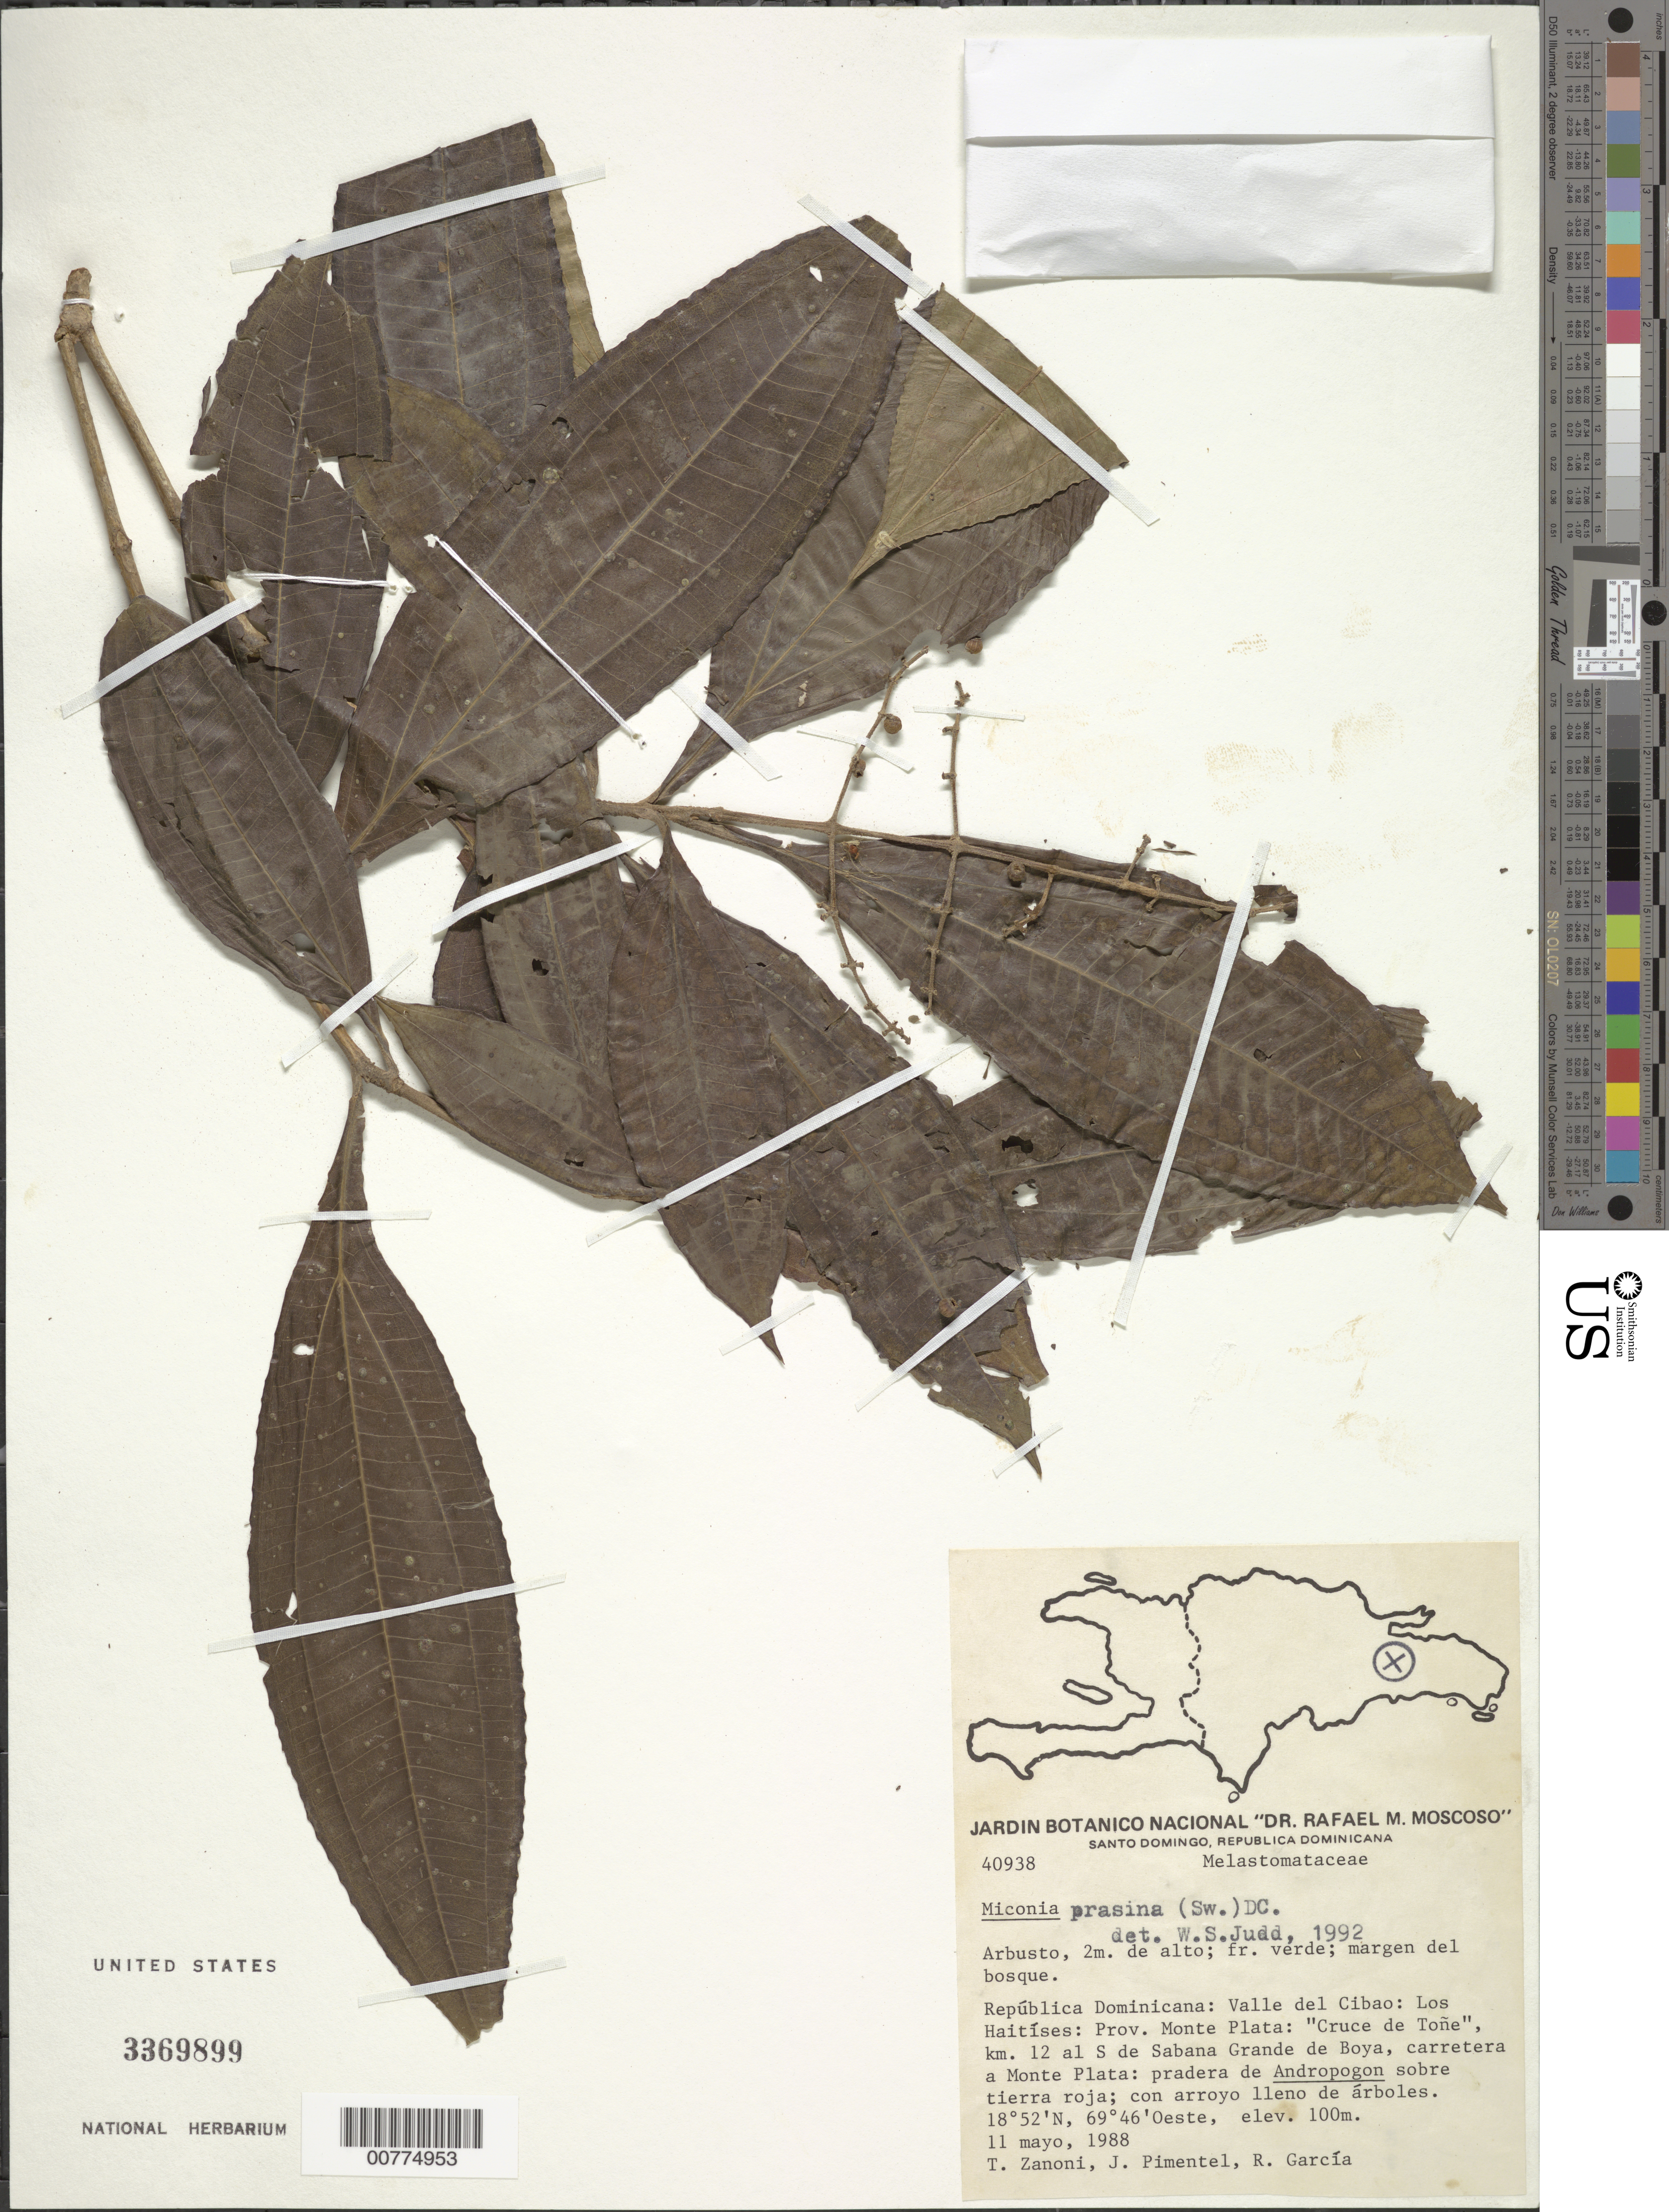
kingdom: Plantae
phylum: Tracheophyta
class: Magnoliopsida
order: Myrtales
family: Melastomataceae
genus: Miconia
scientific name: Miconia prasina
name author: (Sw.) DC.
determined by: Judd, Walter S.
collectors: T. A. Zanoni, J. Pimentel & R. G. García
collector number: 40938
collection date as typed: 11 May 1988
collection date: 1988-05-11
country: Dominican Republic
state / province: Monte Plata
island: Hispaniola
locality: Cibao Valley, Los Haitíses, "Cruce de Toñe", km 12 S of Sabana Grande de Boya, road to Monte Plata.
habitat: Banks of forest; meadow of Andropogon over red soil; with stream full of trees.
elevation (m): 100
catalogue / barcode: US 3369899